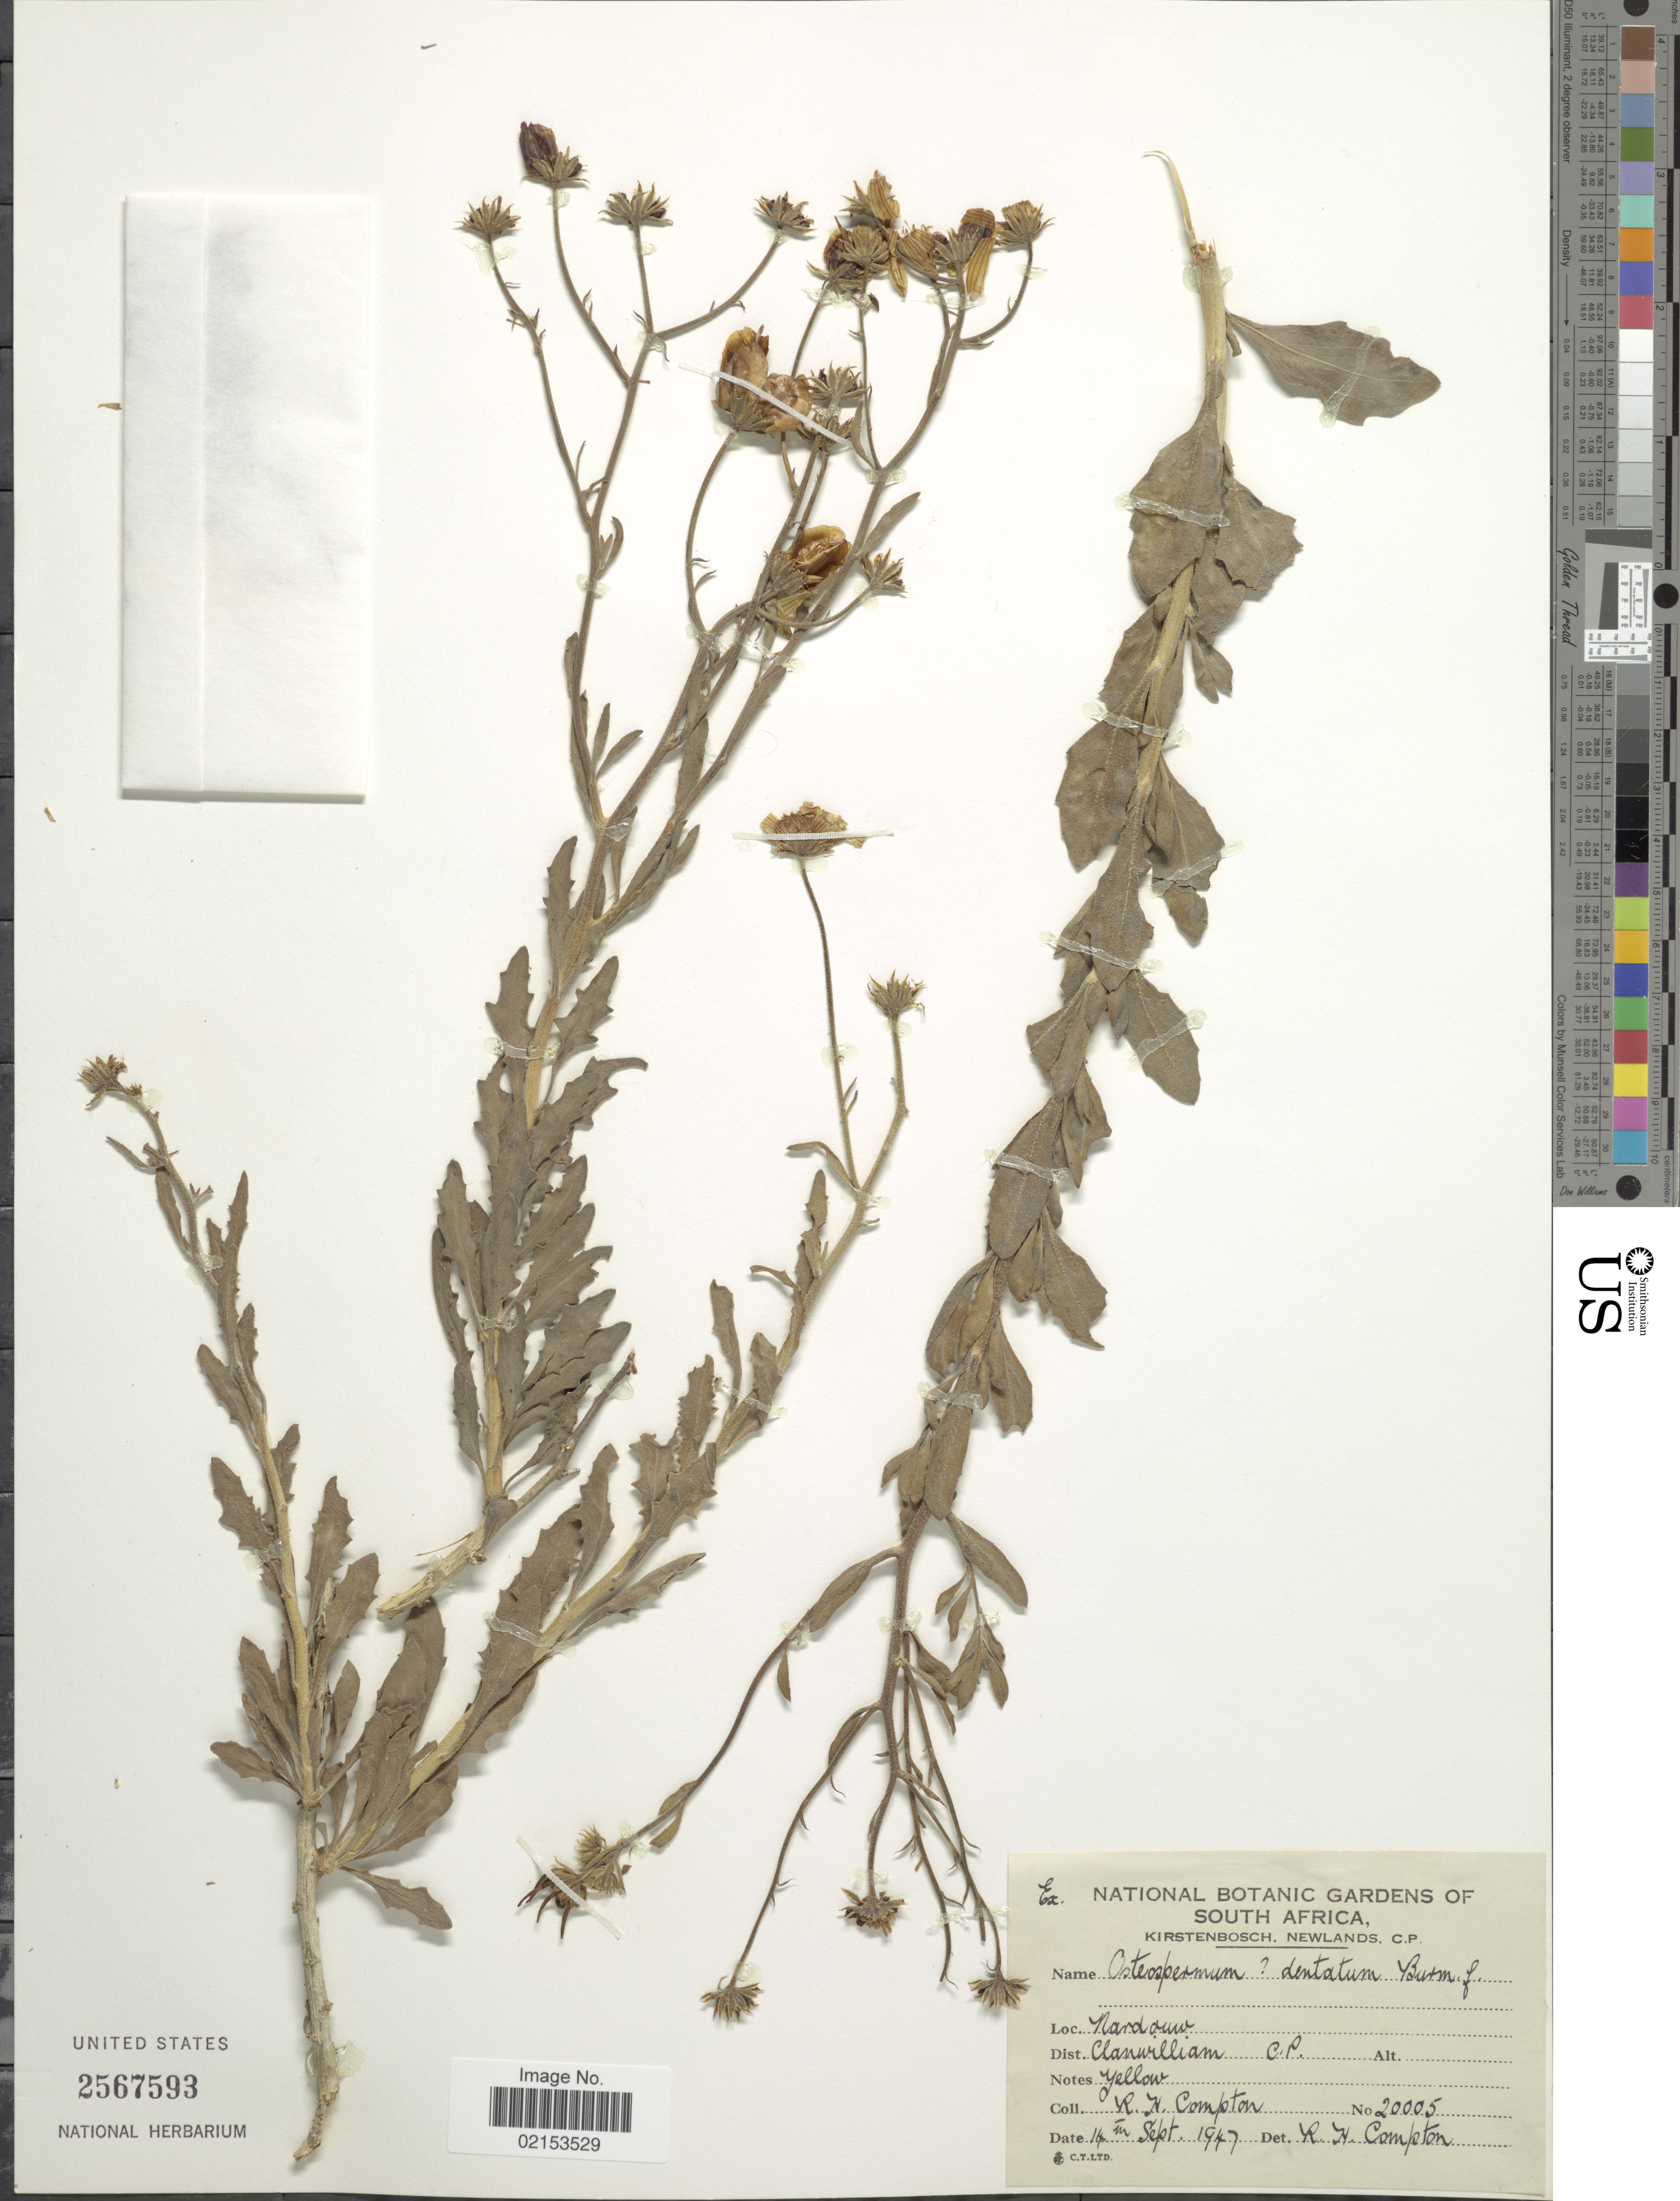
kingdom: Plantae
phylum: Tracheophyta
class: Magnoliopsida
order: Asterales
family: Asteraceae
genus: Tripteris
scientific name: Tripteris dentata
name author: (Burm. f.) Harv.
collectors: R. H. Compton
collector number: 20005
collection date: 1947-09-14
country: South Africa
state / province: Western Cape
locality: Nardouw, Dist. Clanwilliam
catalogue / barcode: US 2567593